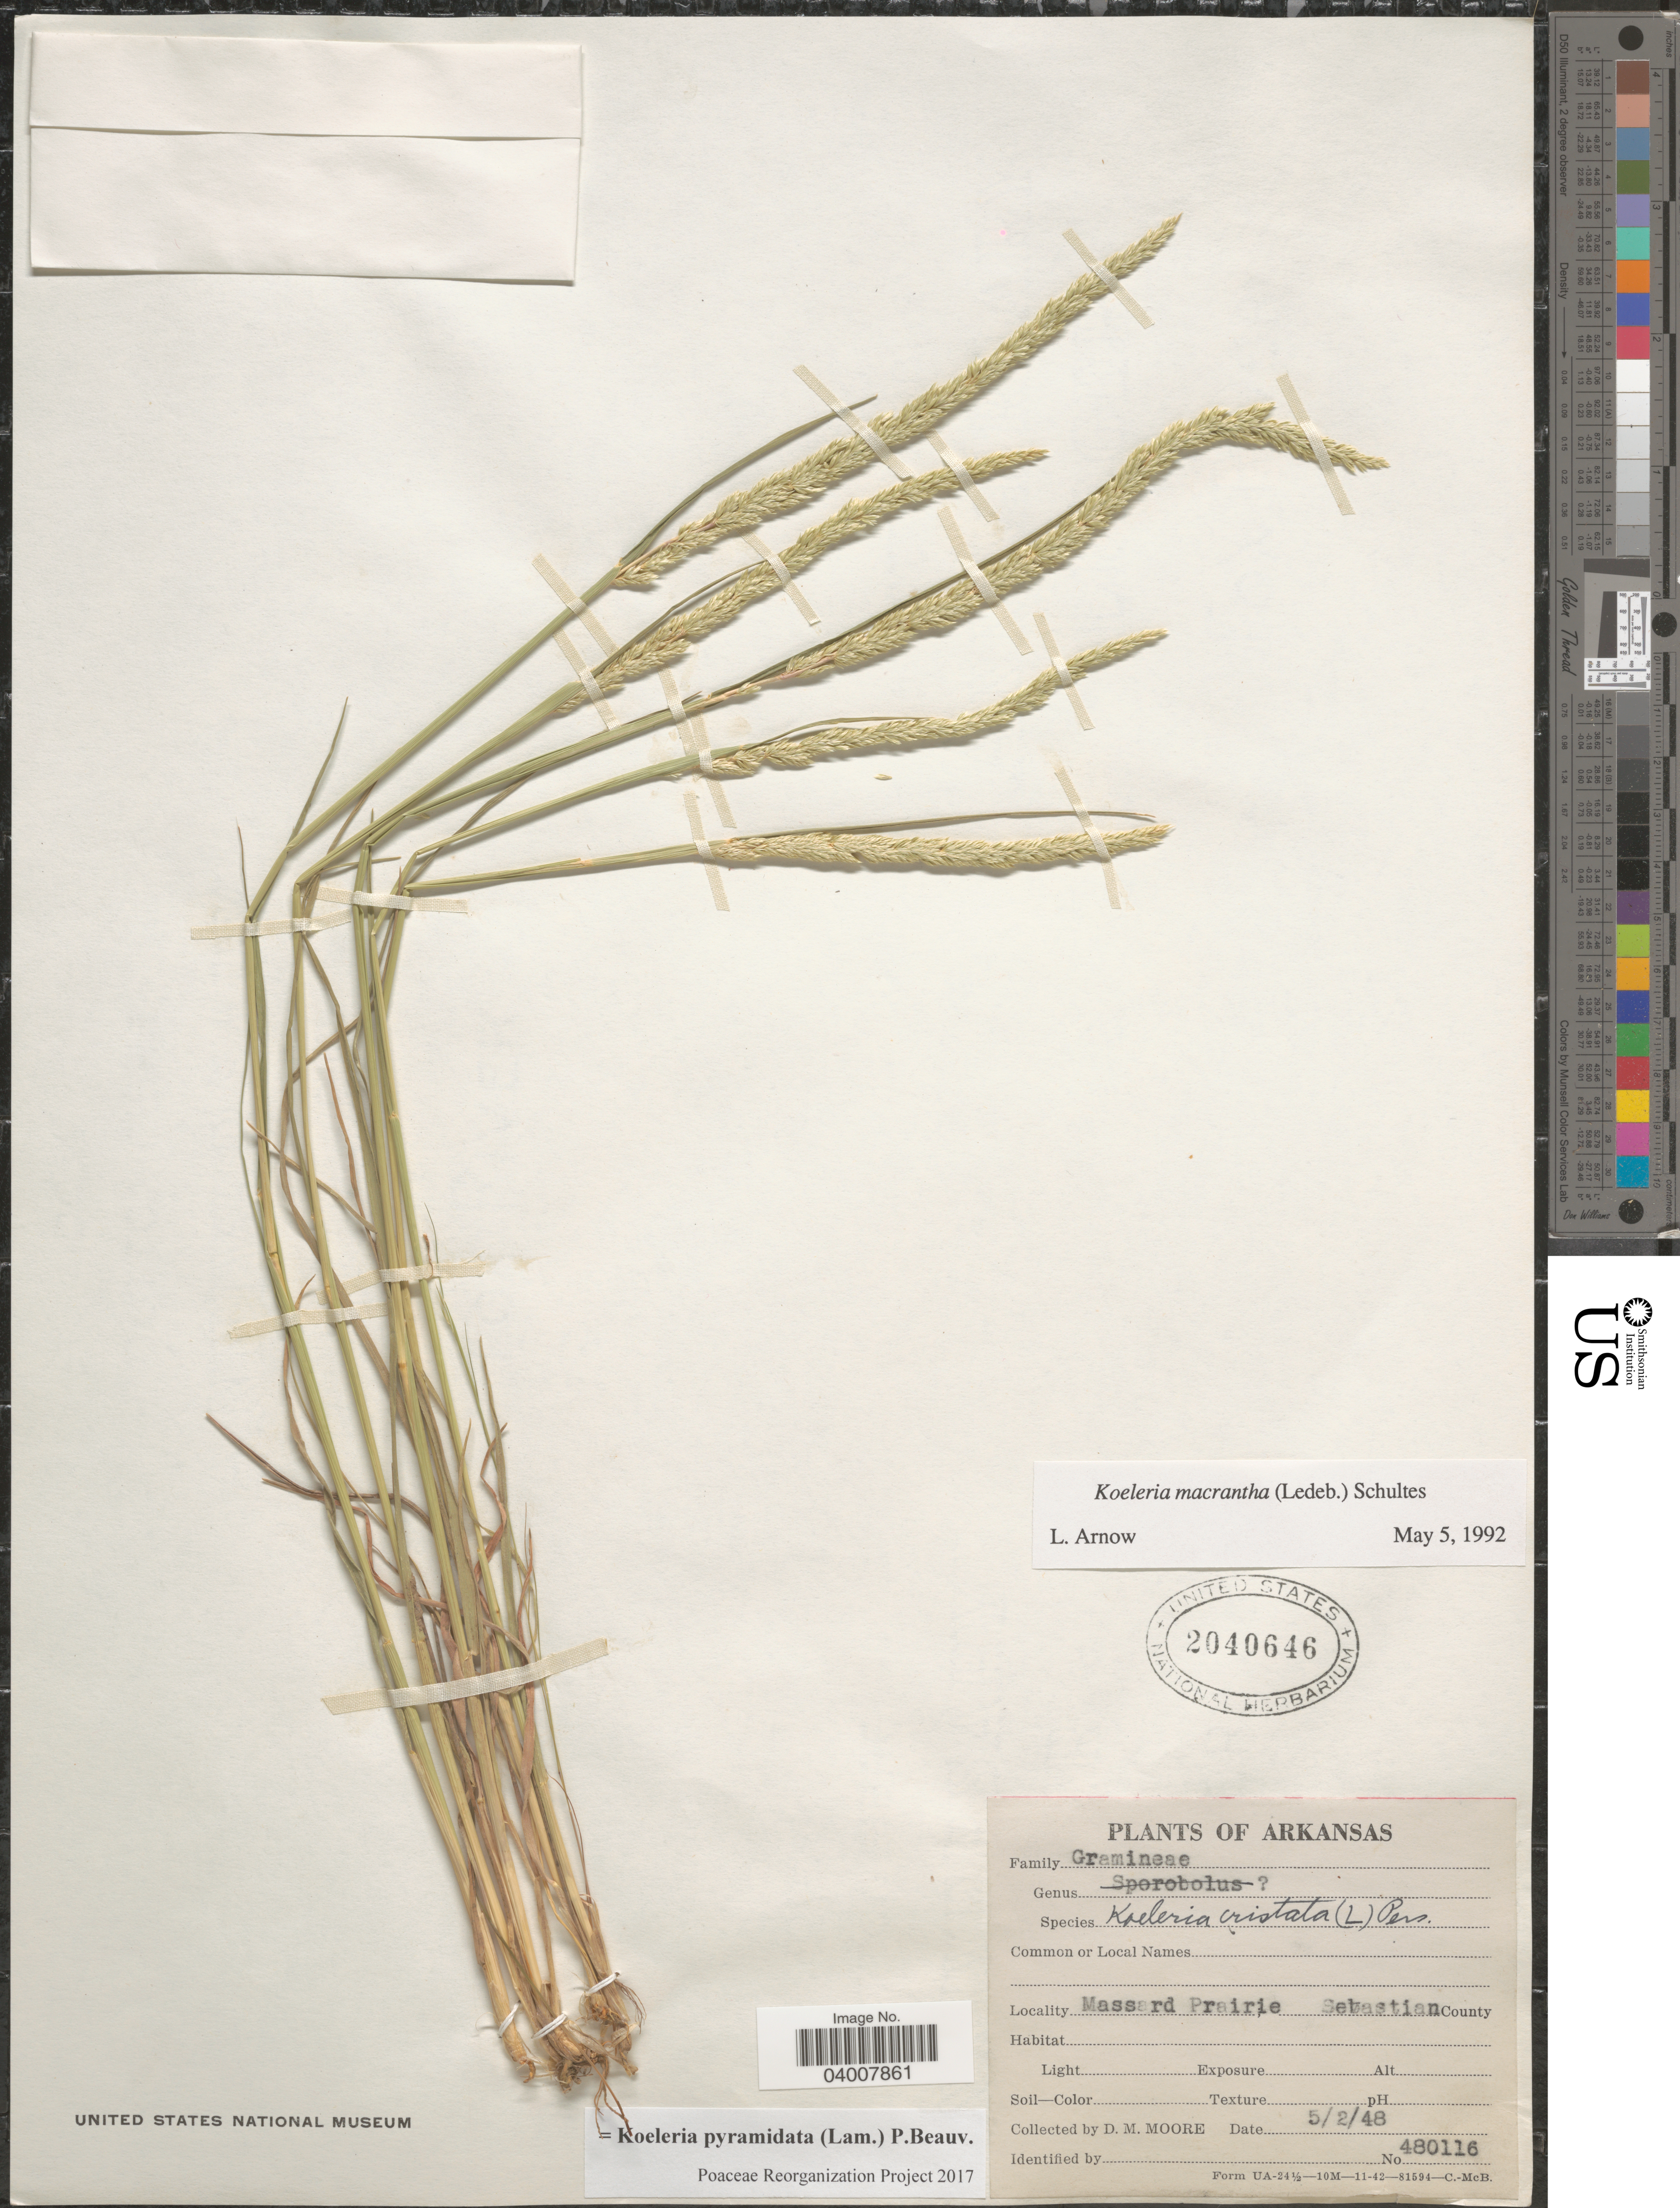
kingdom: Plantae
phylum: Tracheophyta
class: Liliopsida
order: Poales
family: Poaceae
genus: Koeleria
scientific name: Koeleria pyramidata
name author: (Lam.) P. Beauv.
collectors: D. Moore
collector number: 480116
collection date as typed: Transcribed d/m/y: 2/5/48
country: United States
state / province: Arkansas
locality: Massard Prairie. Sebastian County.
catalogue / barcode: US 2040646